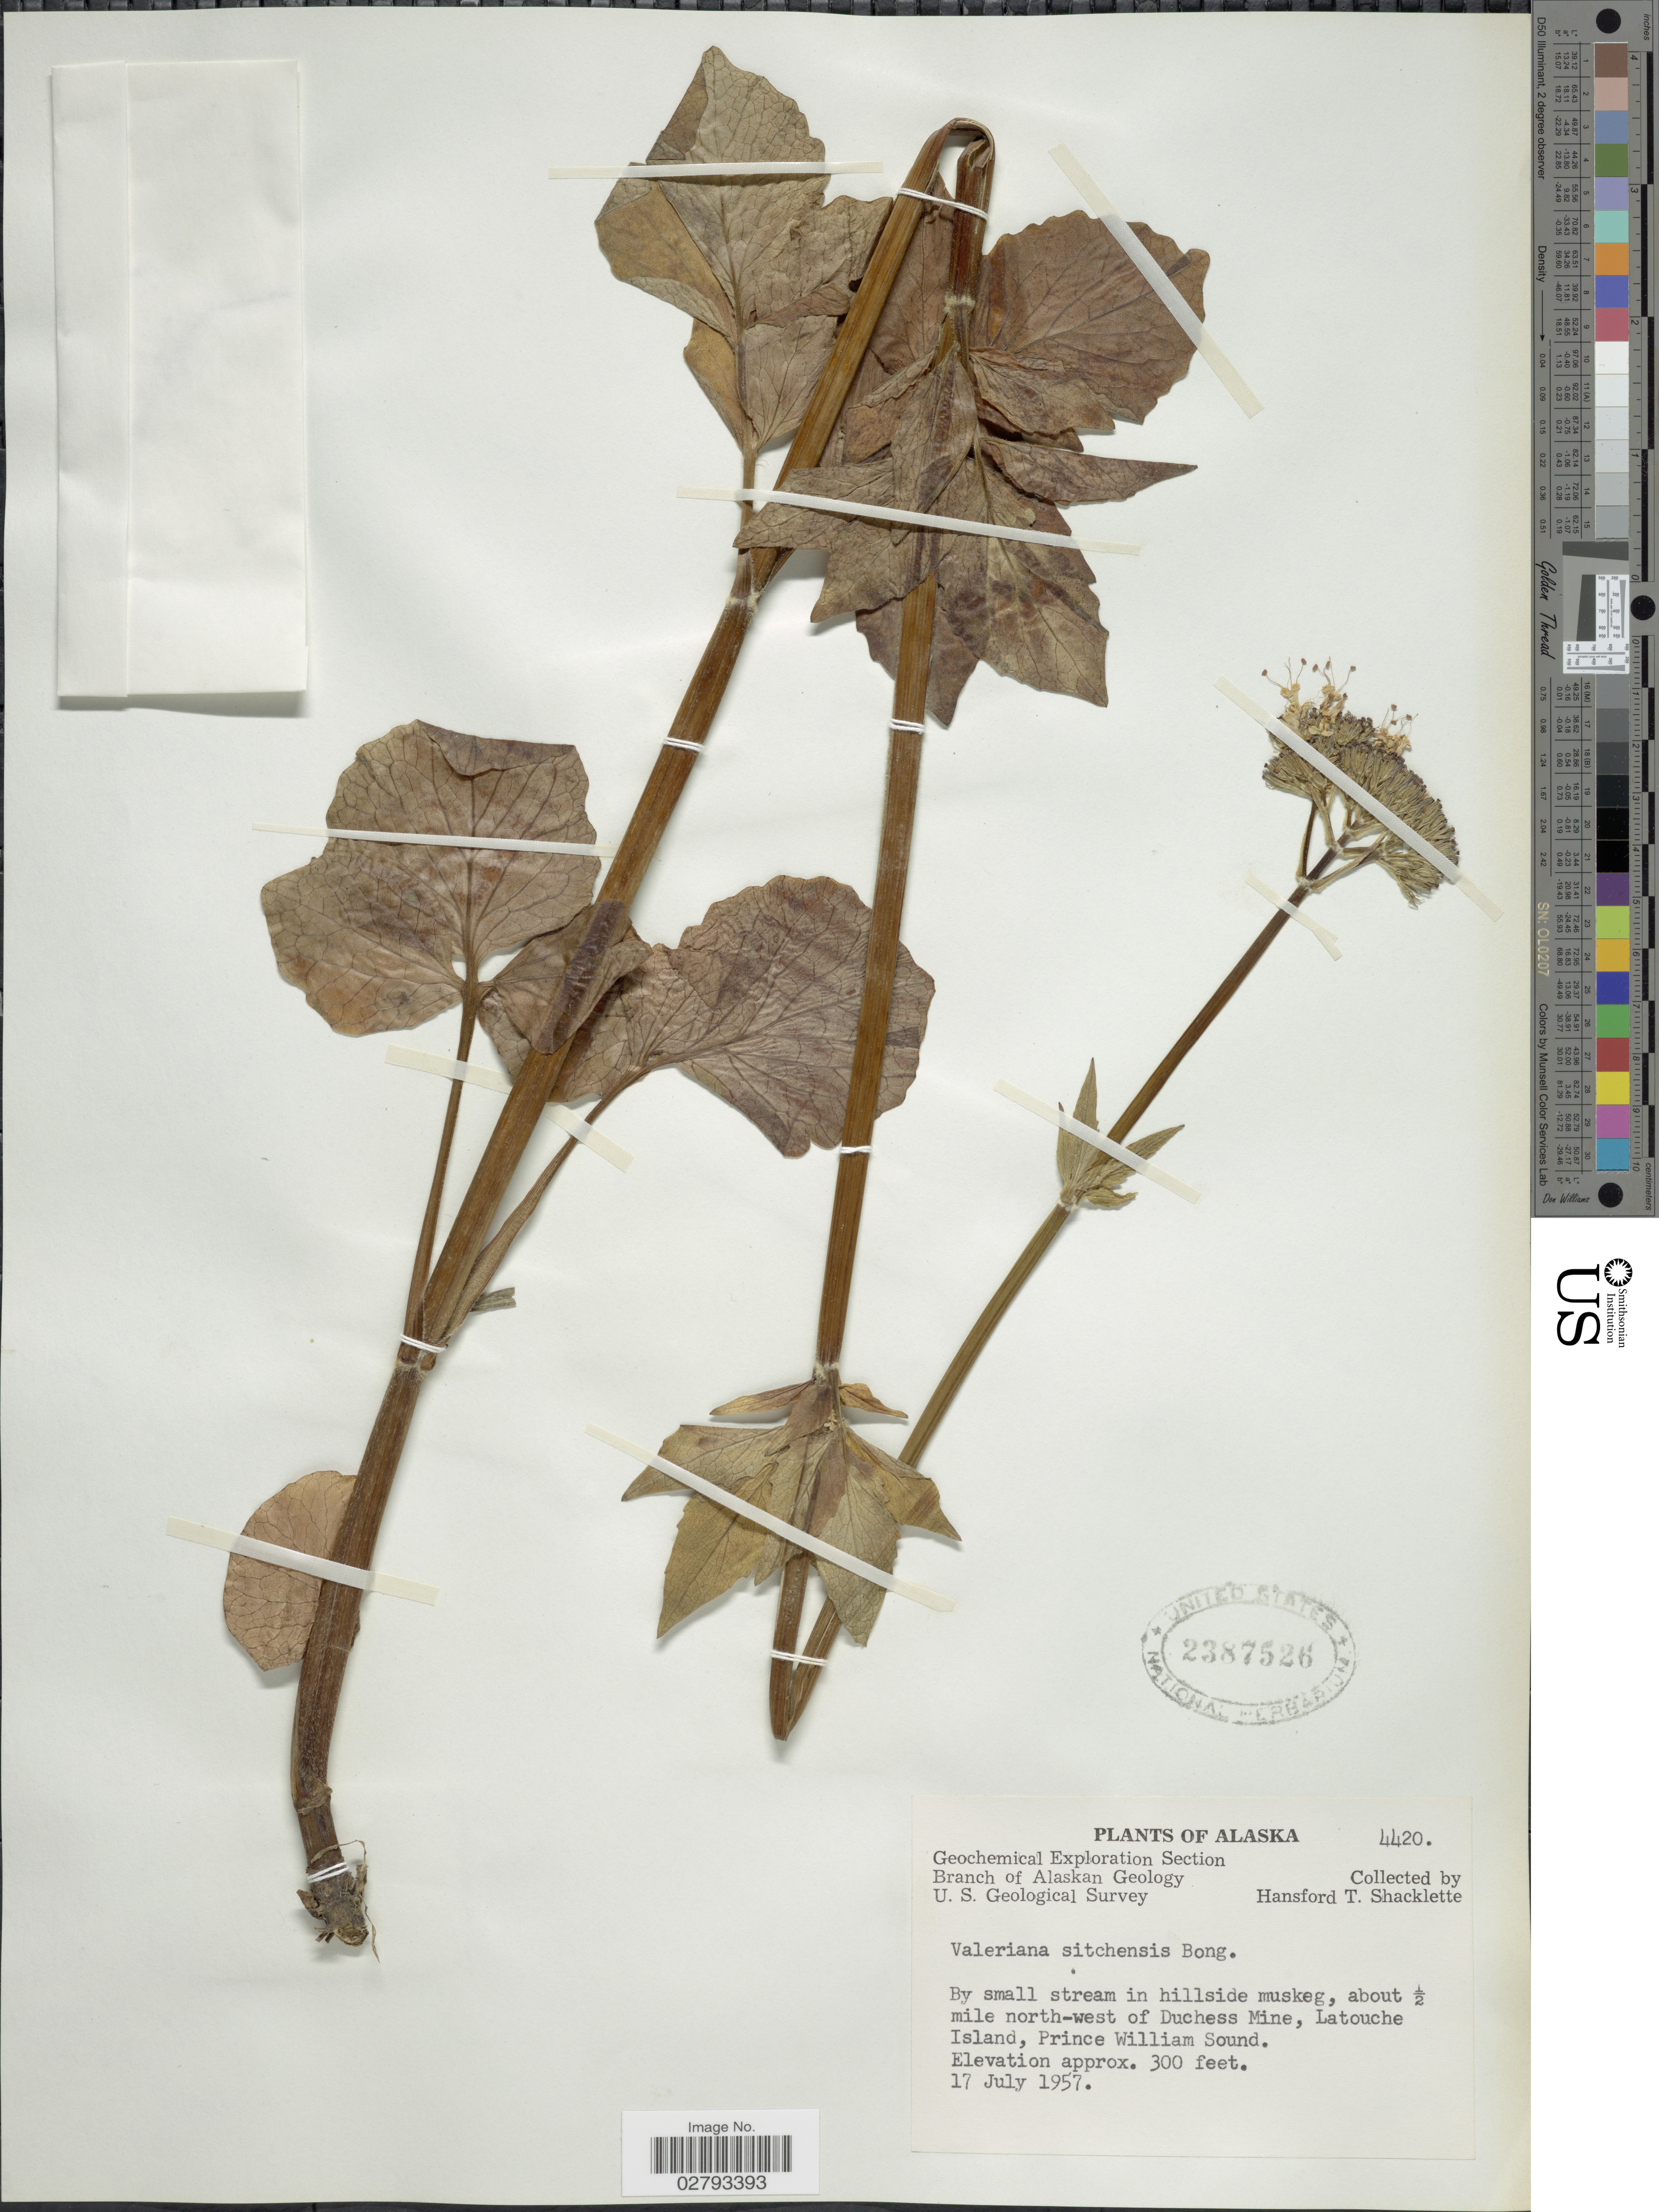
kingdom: Plantae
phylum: Tracheophyta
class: Magnoliopsida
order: Dipsacales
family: Caprifoliaceae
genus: Valeriana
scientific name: Valeriana sitchensis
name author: Bong.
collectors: H. Shacklette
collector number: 4420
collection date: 1957-07-17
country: United States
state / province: Alaska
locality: By small stream in hillside muskeg, about ½ mile north-west of Duchess Mine, Latouche Island, Prince William Sound.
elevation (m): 91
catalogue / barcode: US 2387526